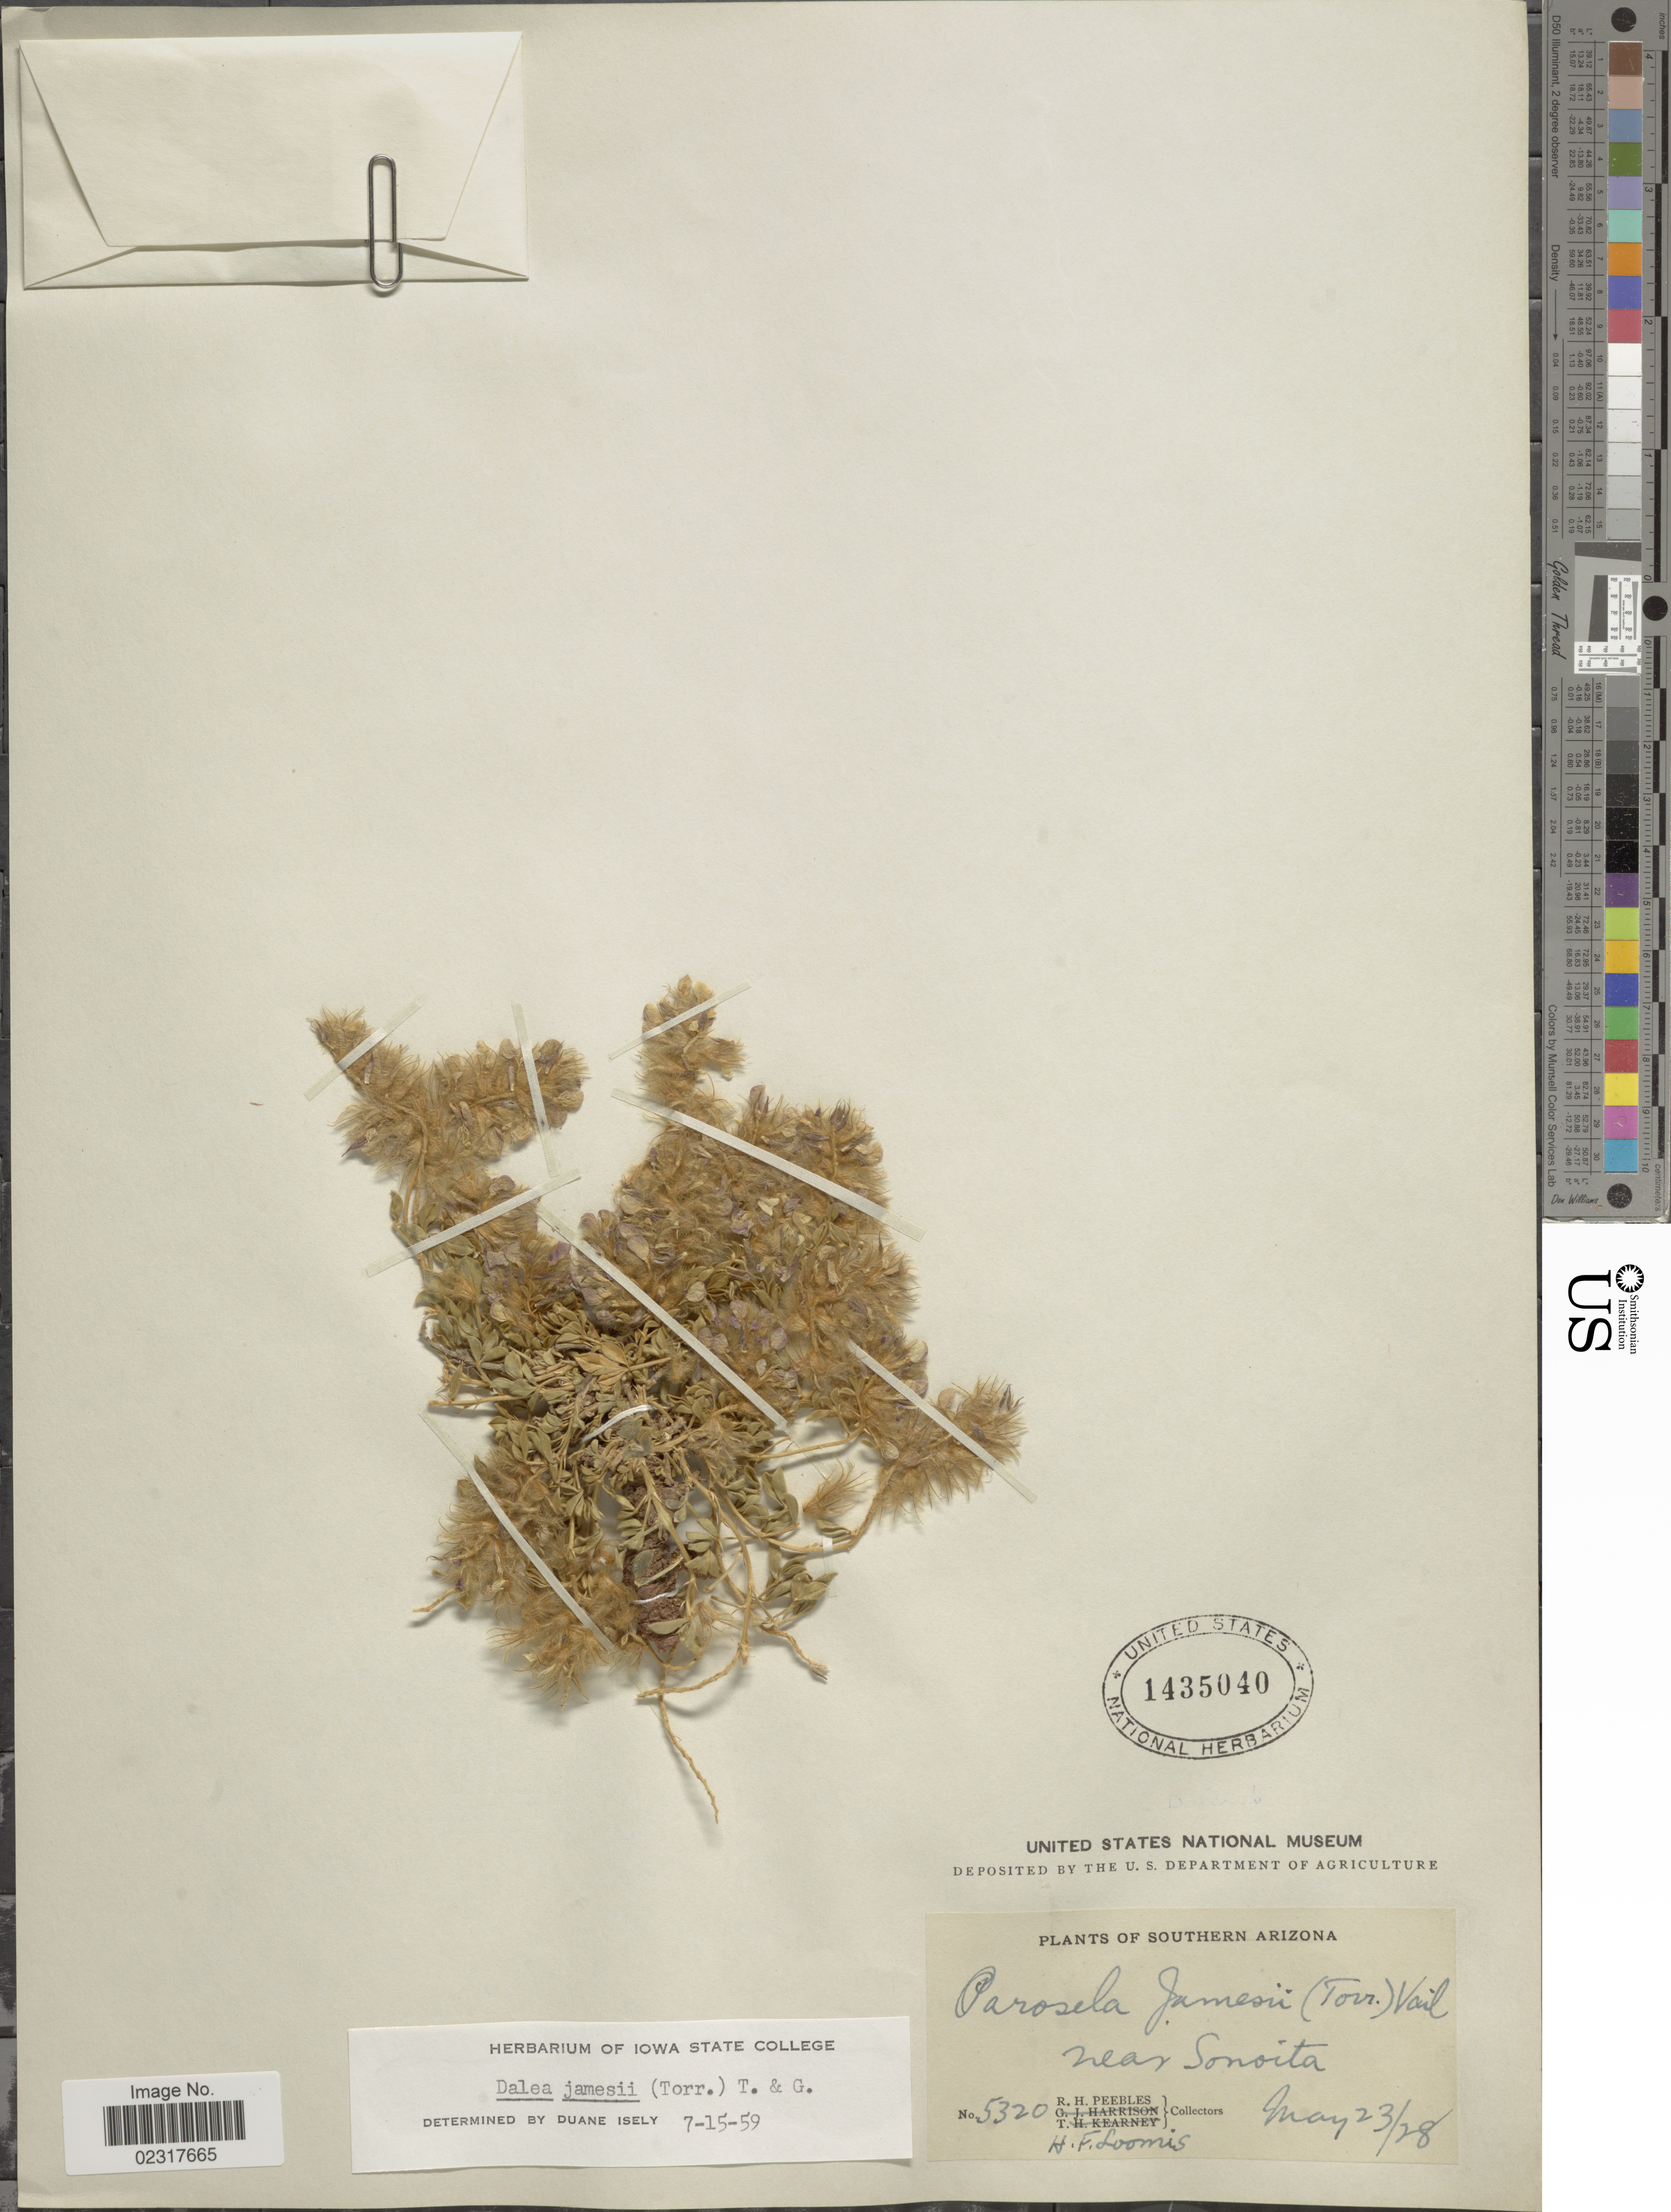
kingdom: Plantae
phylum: Tracheophyta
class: Magnoliopsida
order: Fabales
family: Fabaceae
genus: Dalea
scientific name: Dalea jamesii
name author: (Torr.) Torr. & A. Gray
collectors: R. H. Peebles & H. F. Loomis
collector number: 53120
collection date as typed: Transcribed d/m/y: 23/5/28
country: United States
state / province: Arizona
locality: Southern Arizona, near Sonoita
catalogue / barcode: US 1435040